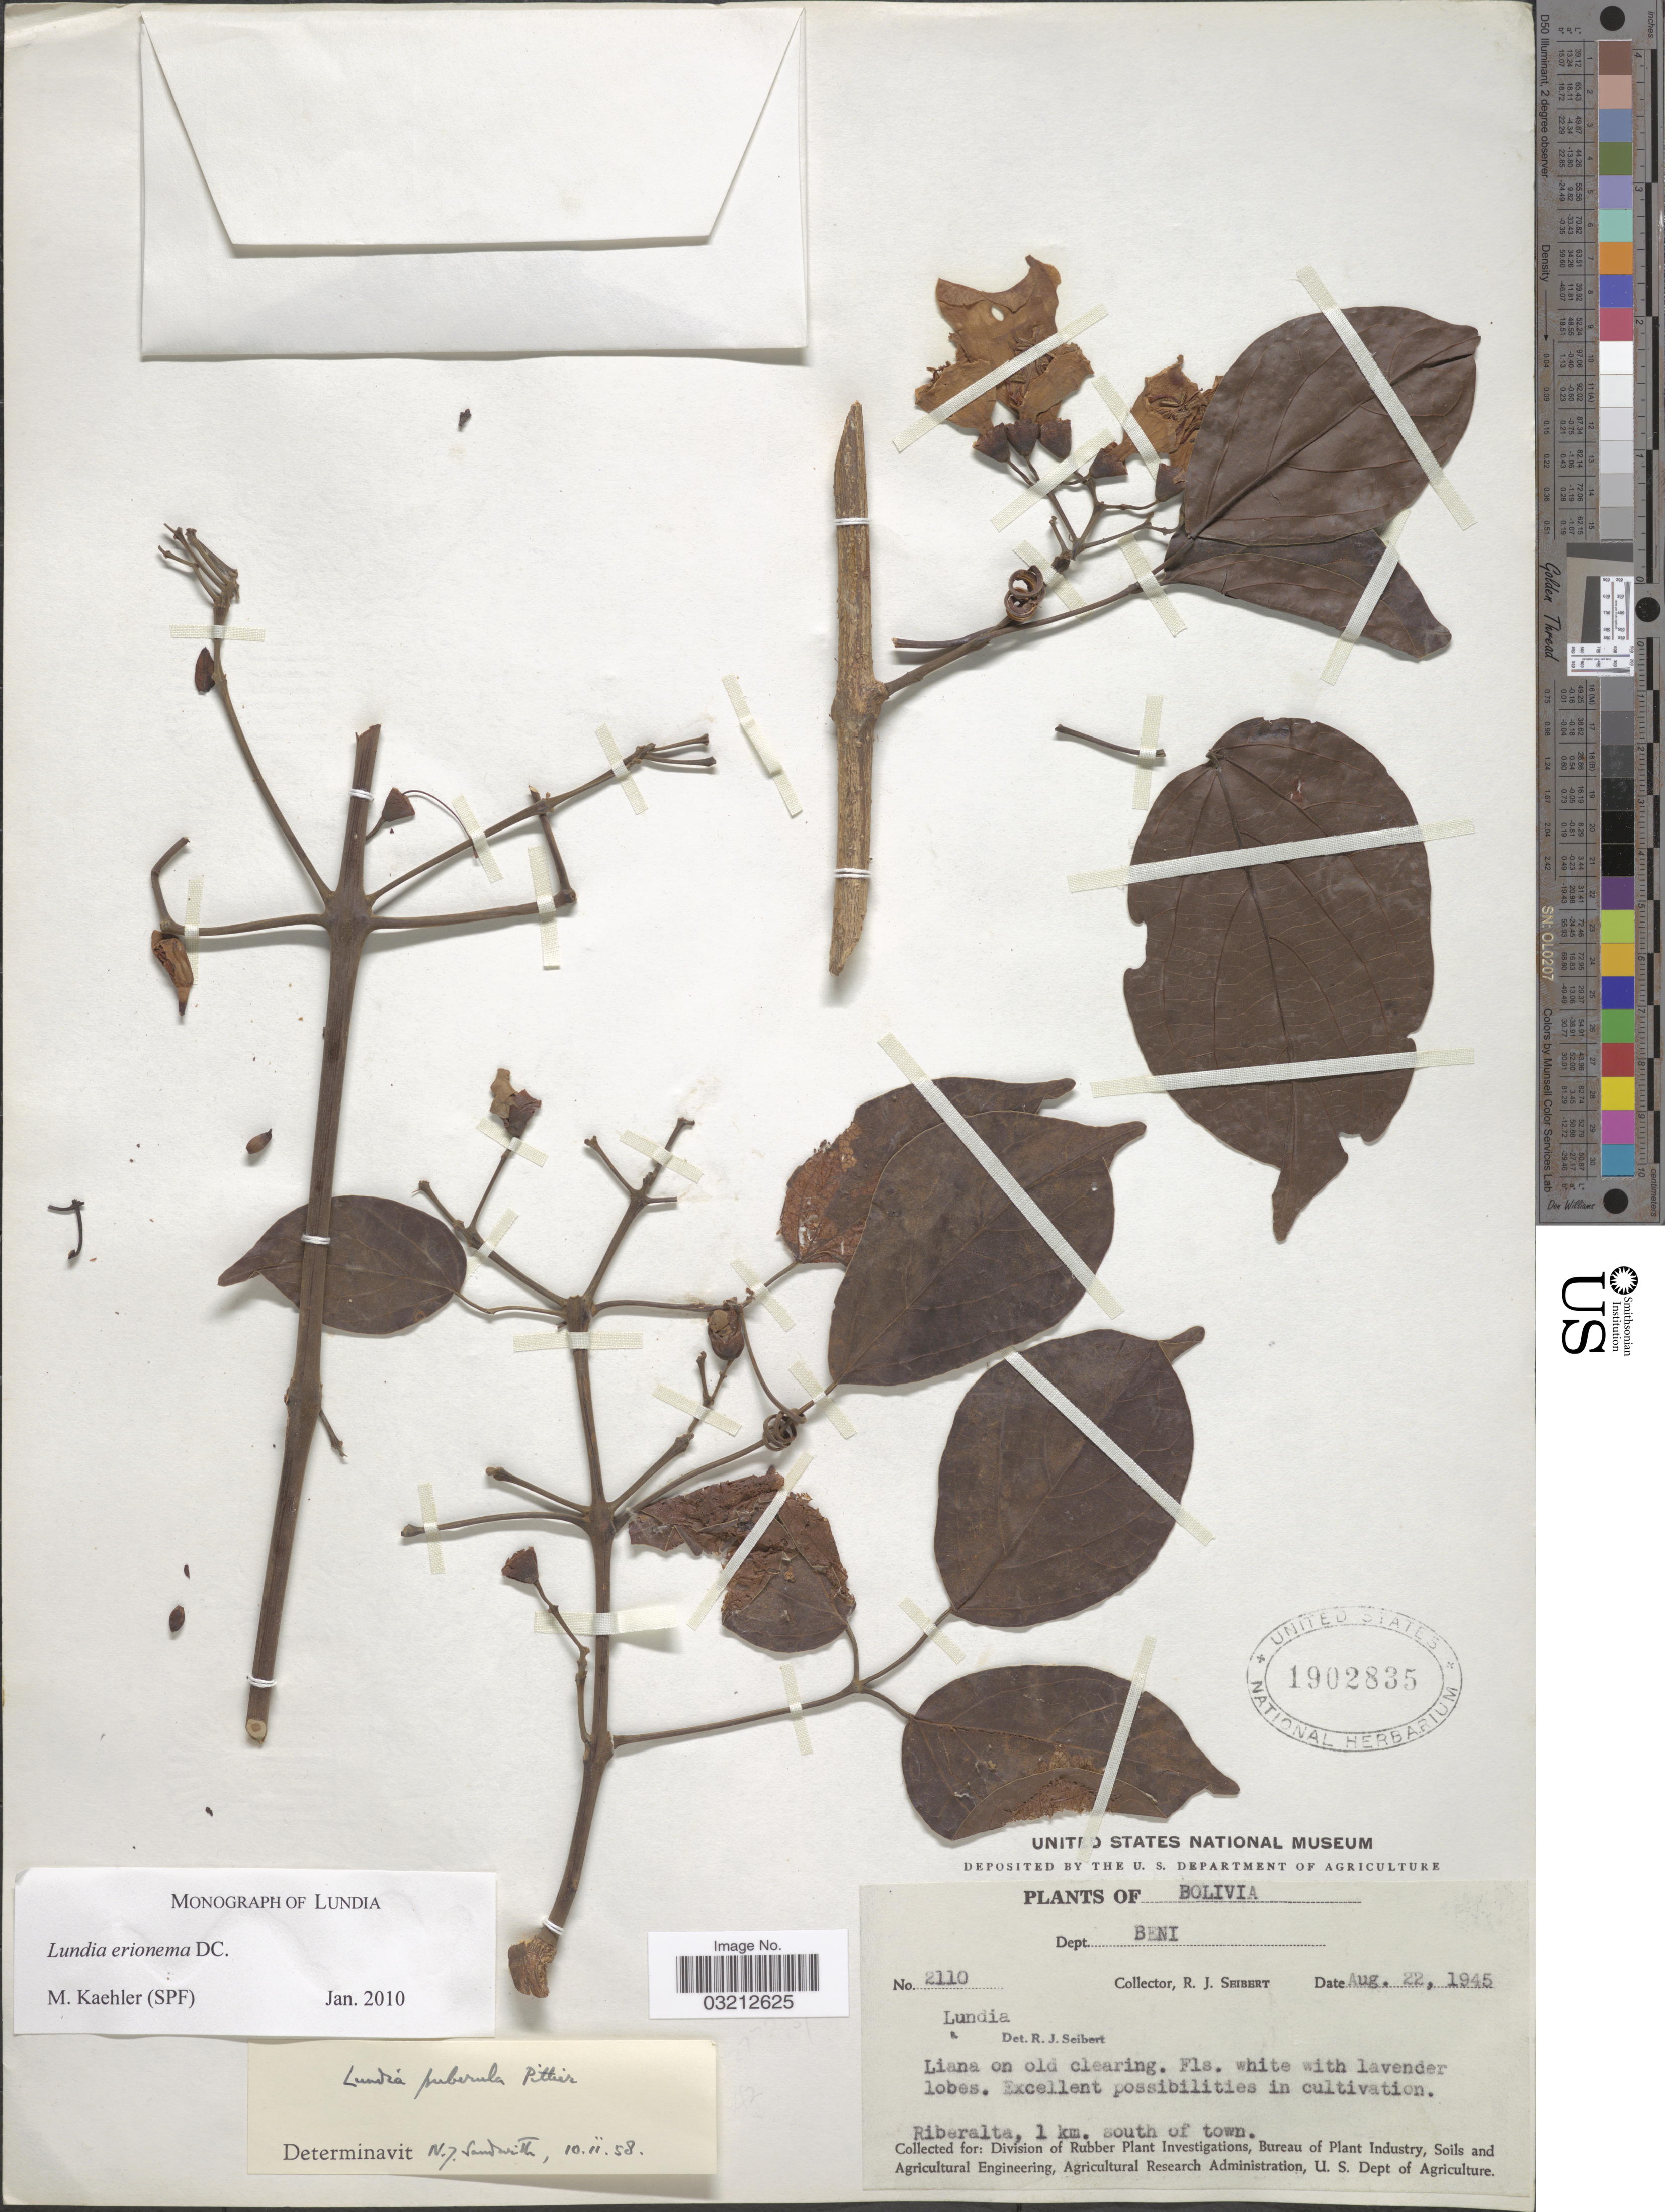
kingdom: Plantae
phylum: Tracheophyta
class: Magnoliopsida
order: Lamiales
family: Bignoniaceae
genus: Lundia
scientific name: Lundia erionema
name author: DC.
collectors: R. J. Seibert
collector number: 2110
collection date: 1945-08-22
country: Bolivia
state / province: Beni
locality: Dept. Beni. Riberalta, 1 km. south of town.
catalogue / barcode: US 1902835